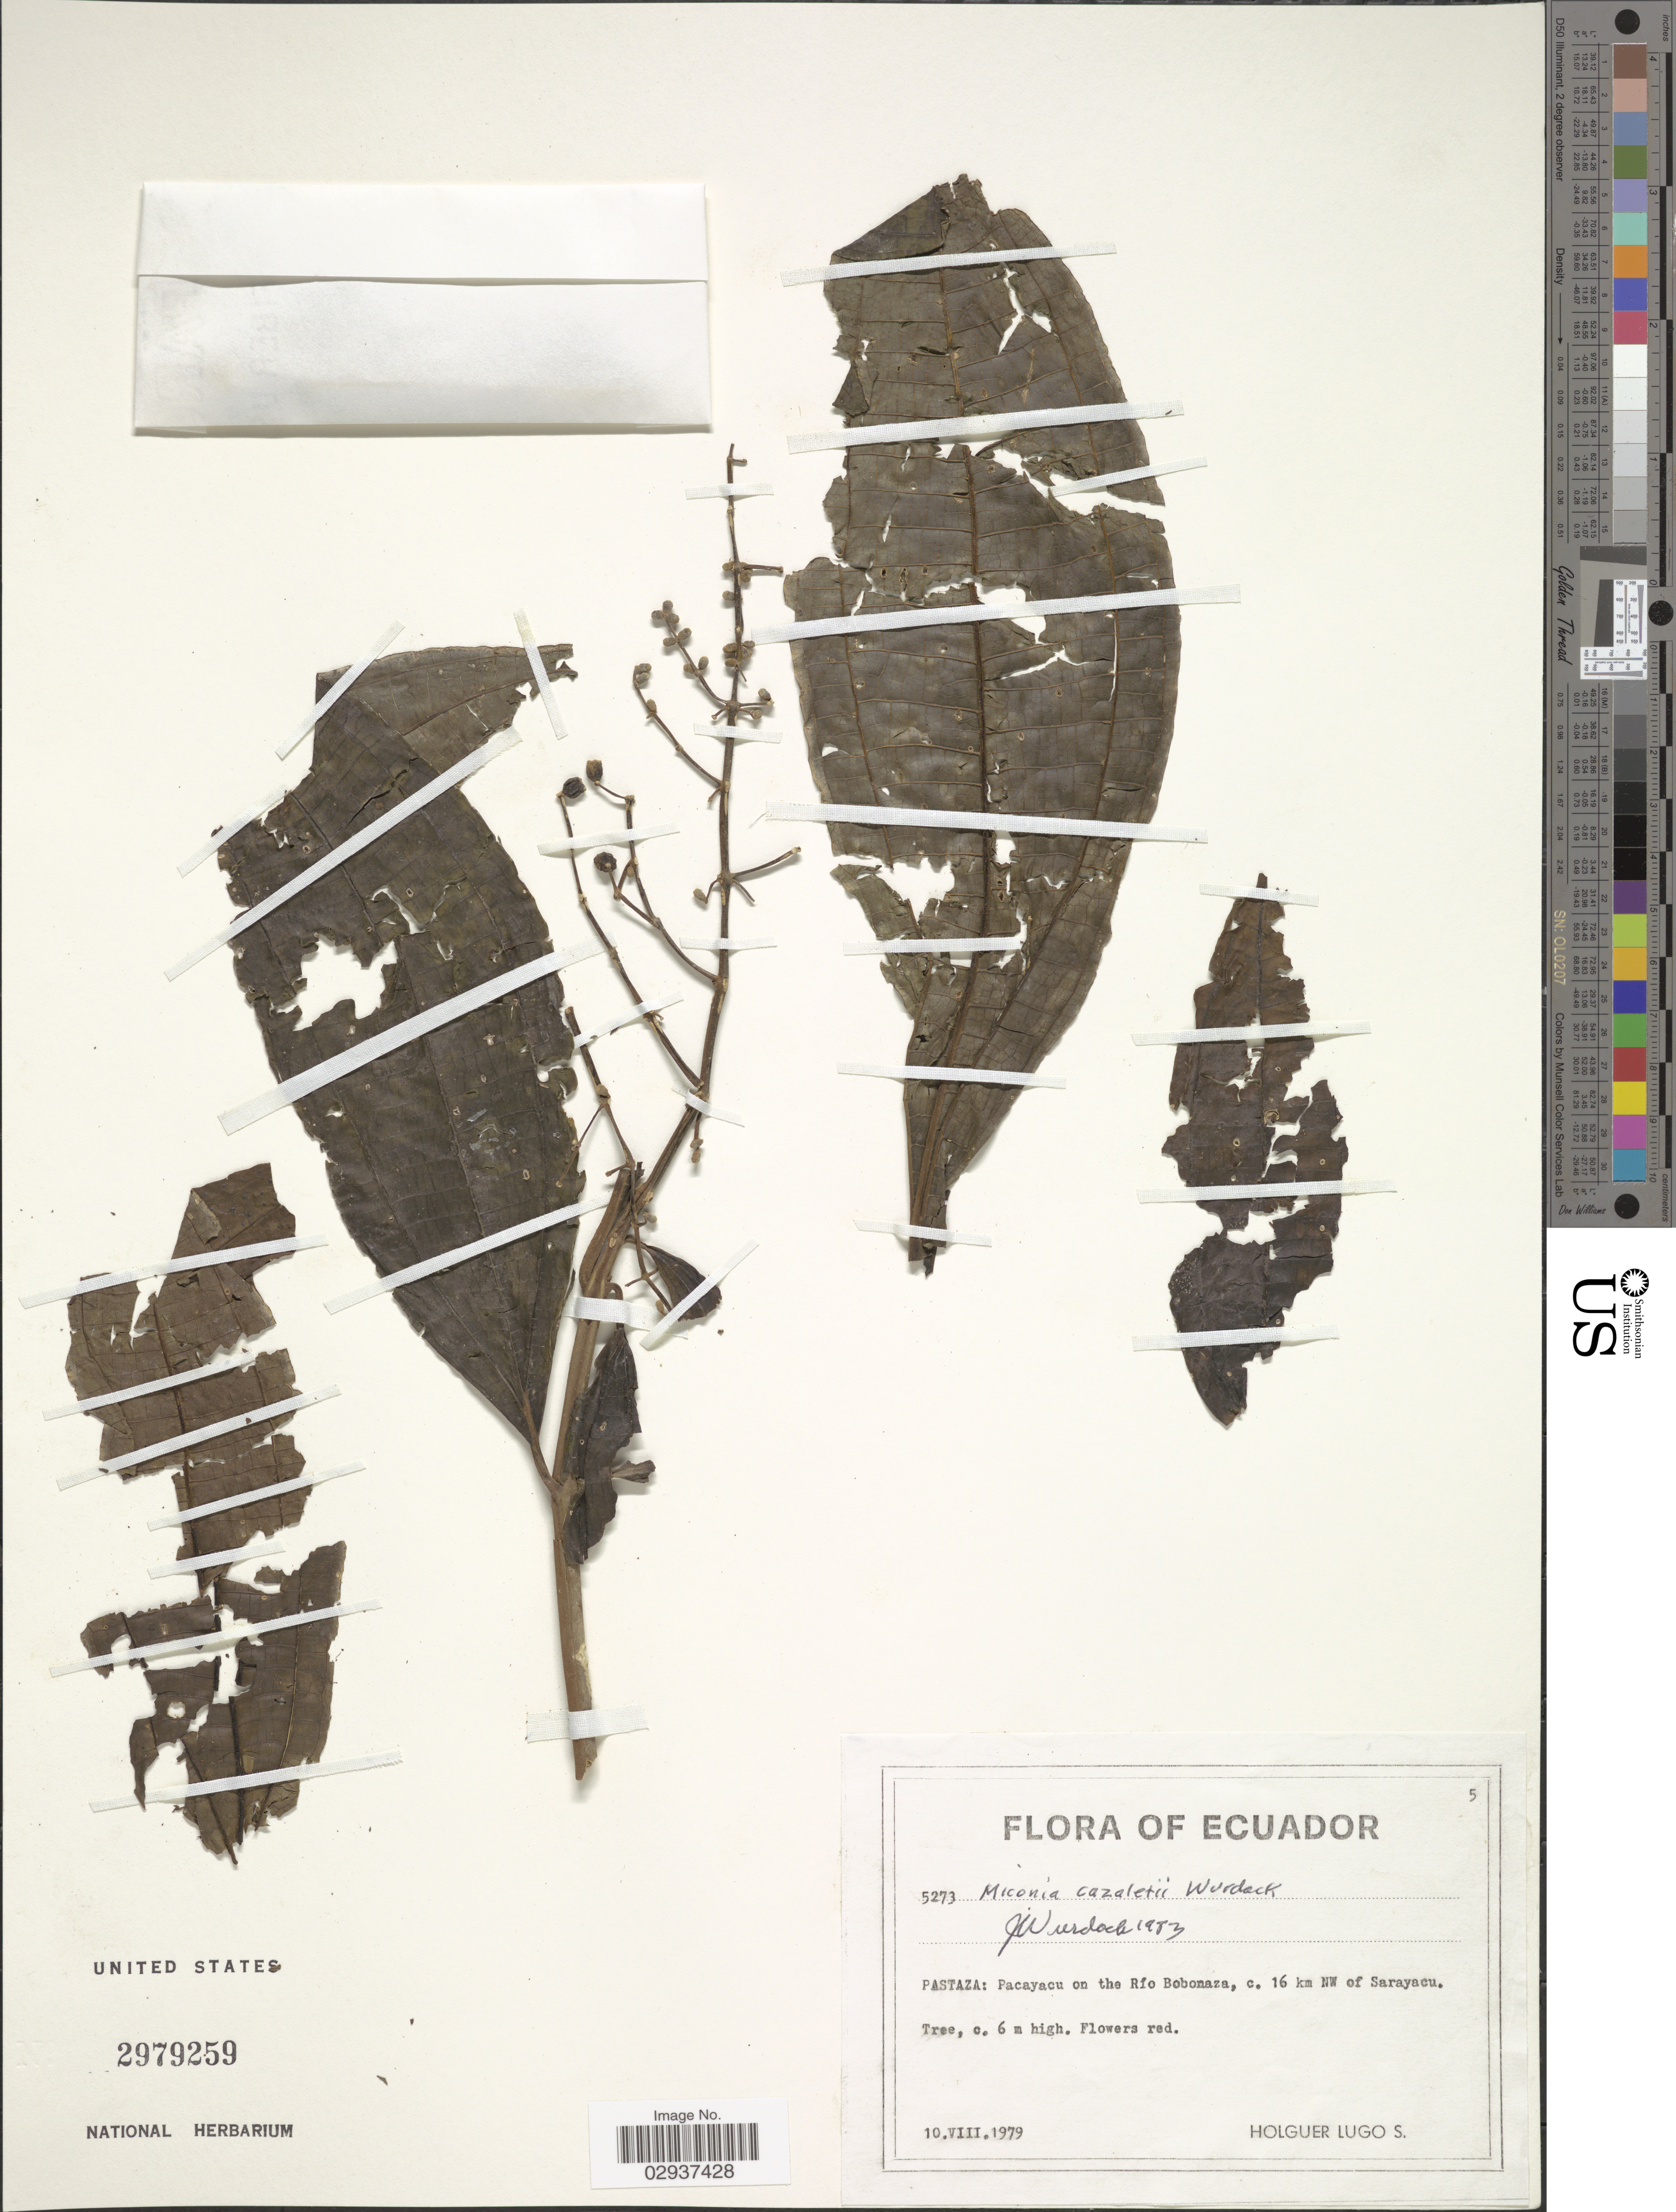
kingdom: Plantae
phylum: Tracheophyta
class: Magnoliopsida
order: Myrtales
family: Melastomataceae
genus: Miconia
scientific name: Miconia cazaletii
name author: Wurdack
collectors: H. Lugo S.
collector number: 5273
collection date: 1979-08-10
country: Ecuador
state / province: Pastaza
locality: Pacayacu on the Río Bobonaza, c. 16 km NW of Sarayacu.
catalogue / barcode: US 2979259